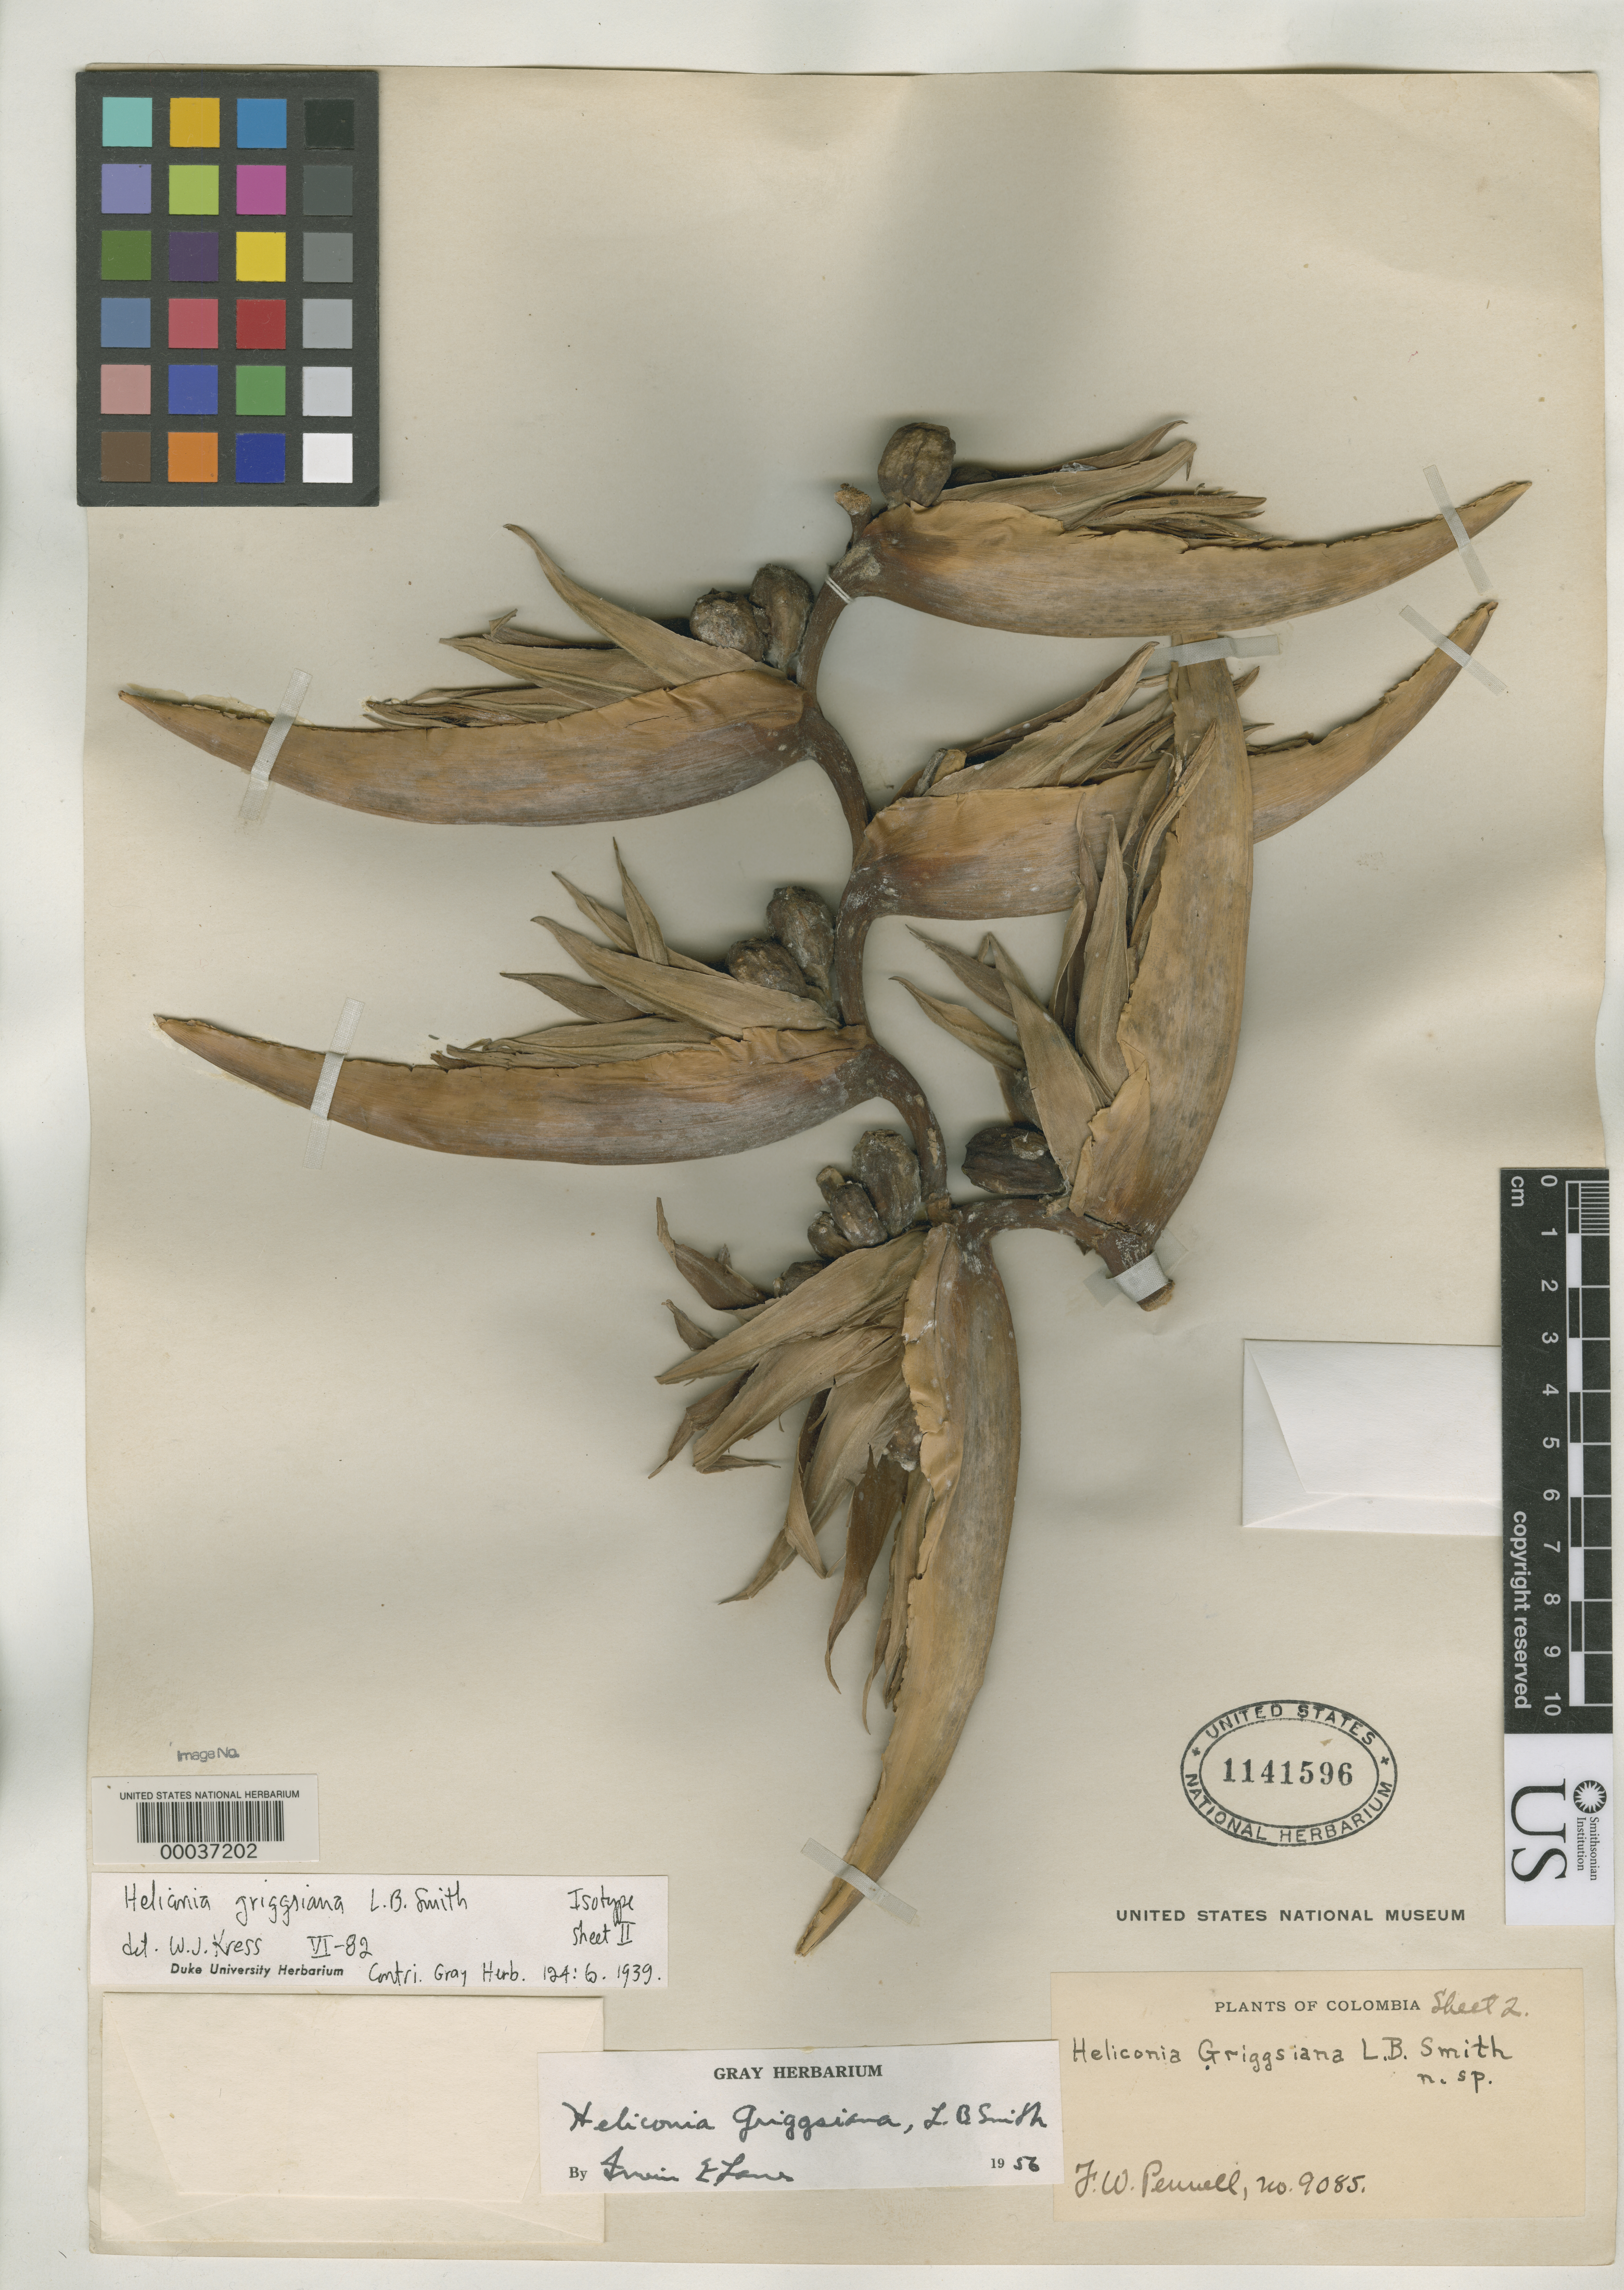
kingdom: Plantae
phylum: Tracheophyta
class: Liliopsida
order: Zingiberales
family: Heliconiaceae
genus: Heliconia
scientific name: Heliconia griggsiana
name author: L.B. Sm.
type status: Isotype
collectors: F. W. Pennell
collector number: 9085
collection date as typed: Jul 1922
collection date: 1922-07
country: Colombia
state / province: Caldas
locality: Rio Navarco, Salento.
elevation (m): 1400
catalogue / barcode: US 1141596